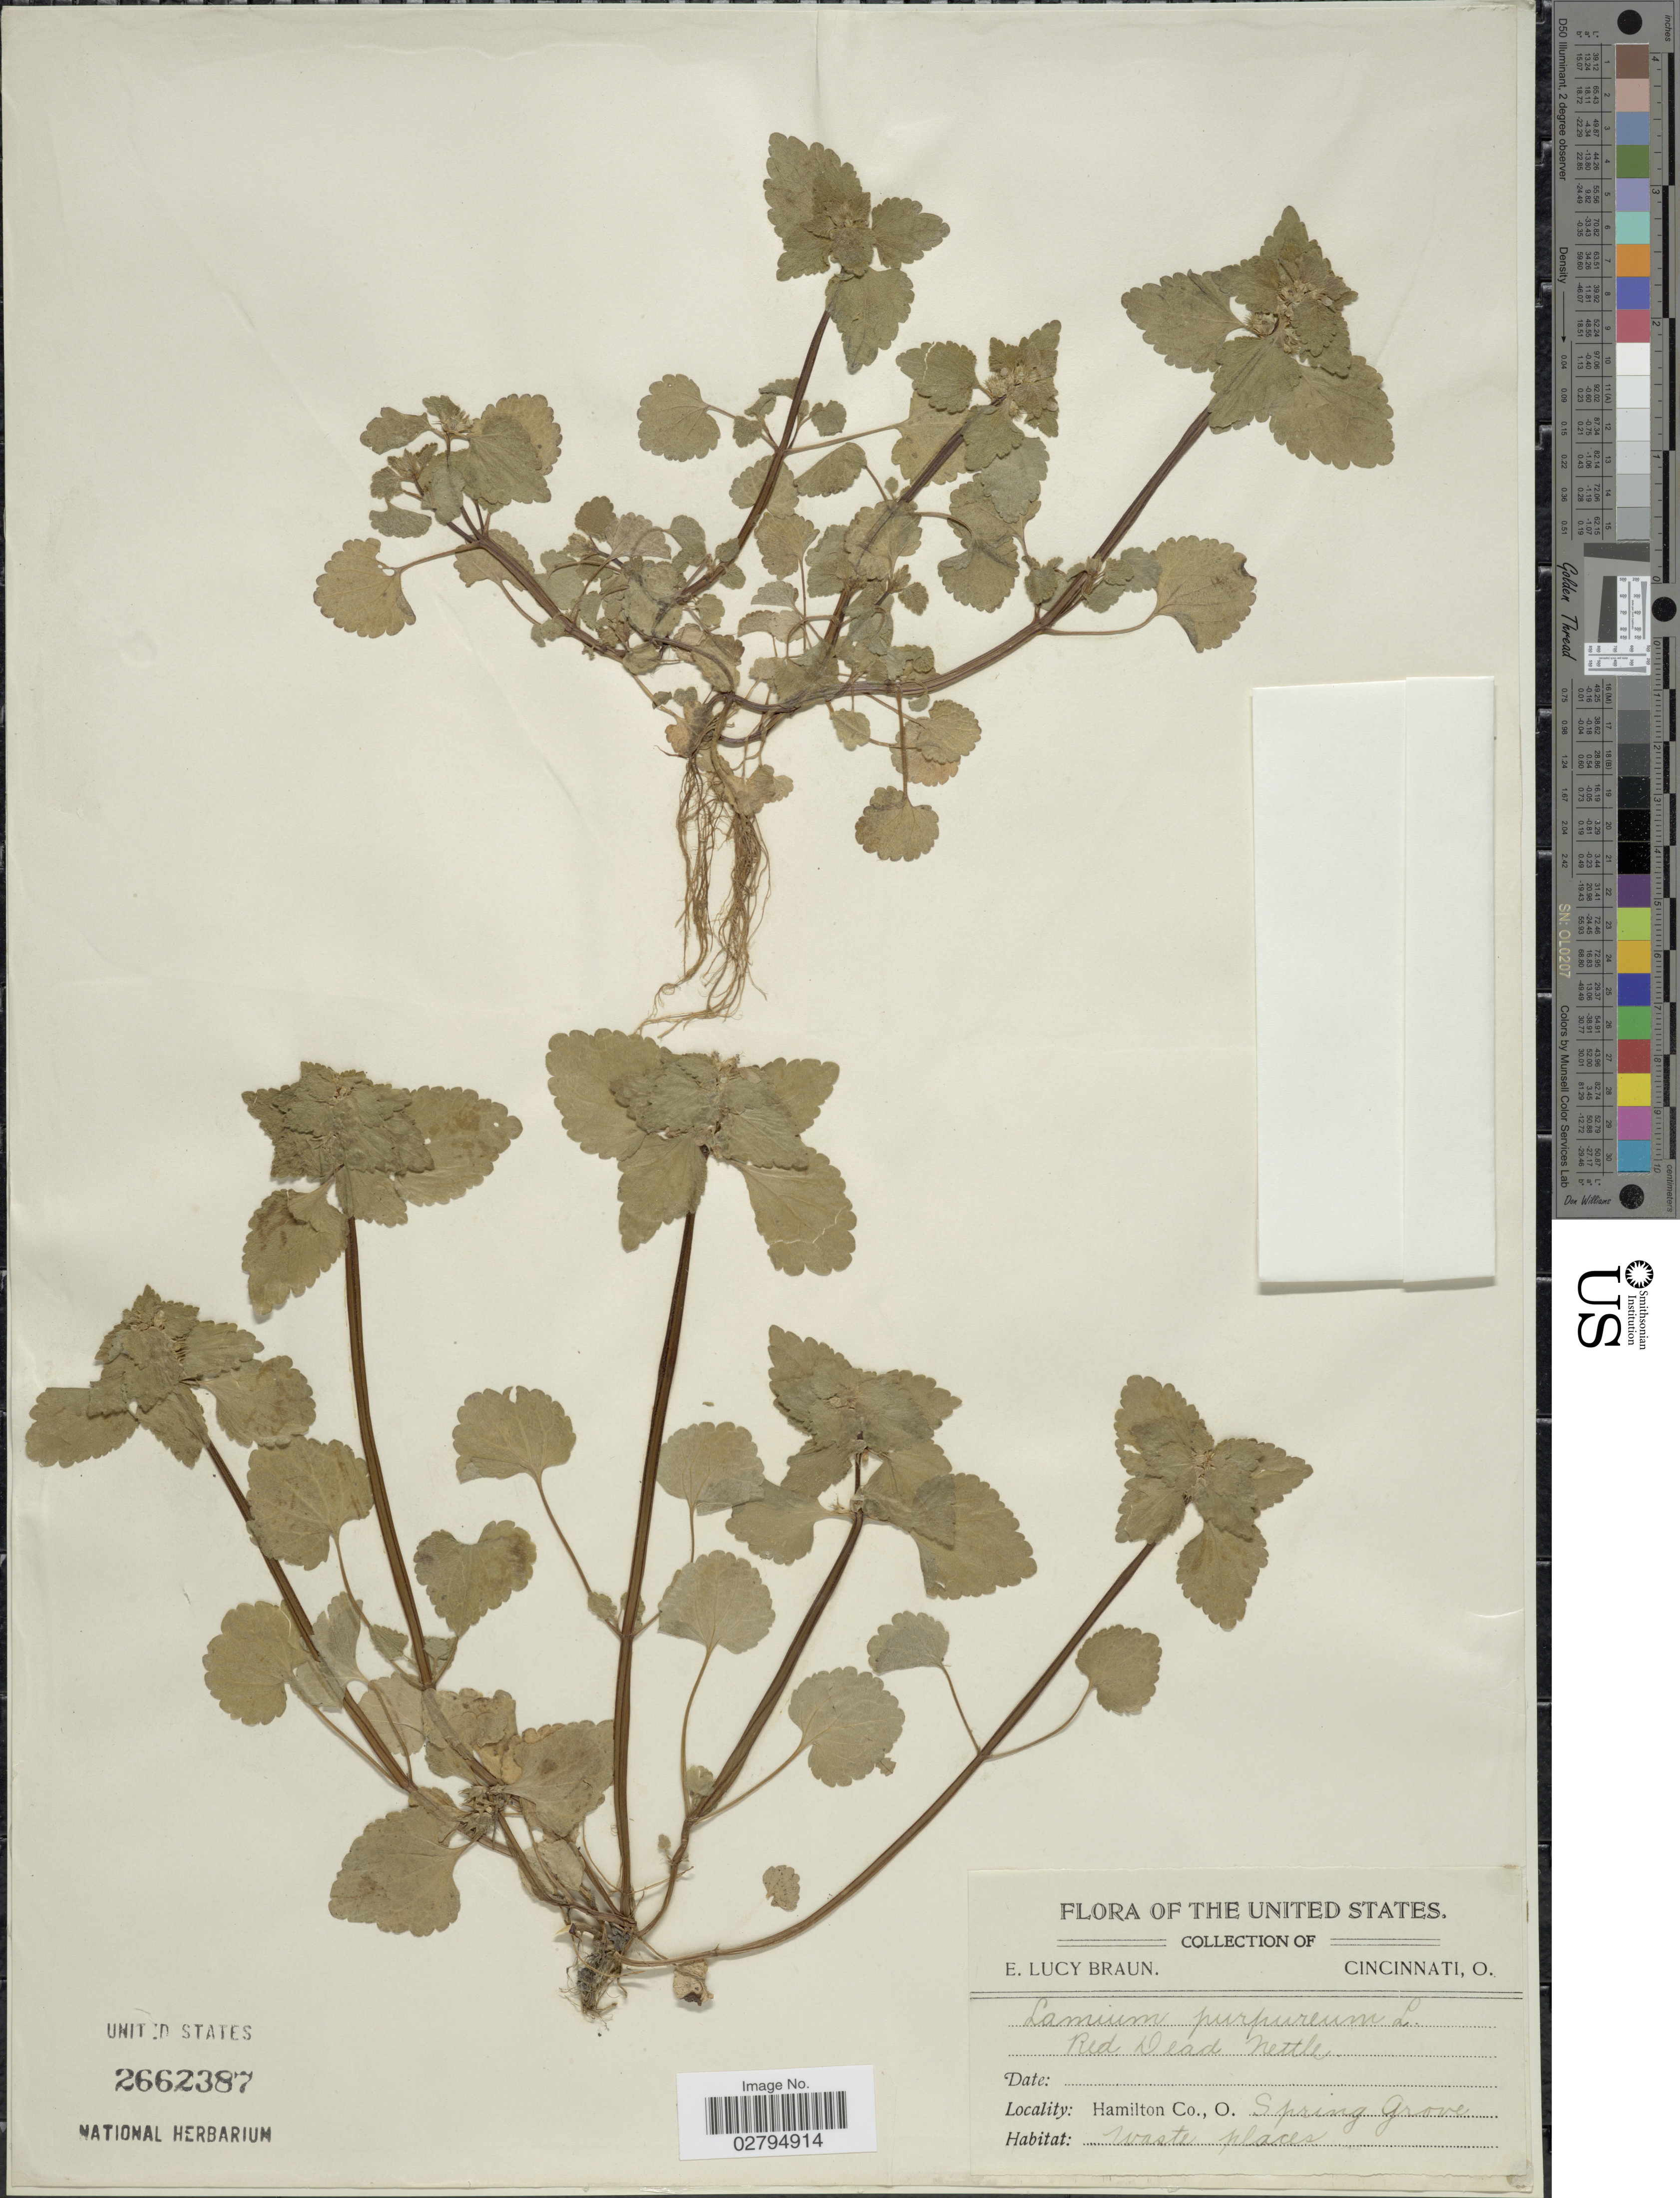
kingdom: Plantae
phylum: Tracheophyta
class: Magnoliopsida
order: Lamiales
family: Lamiaceae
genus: Lamium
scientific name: Lamium purpureum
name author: L.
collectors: E. L. Braun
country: United States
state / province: Ohio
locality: Hamilton Co. Spring Grove.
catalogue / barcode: US 2662387